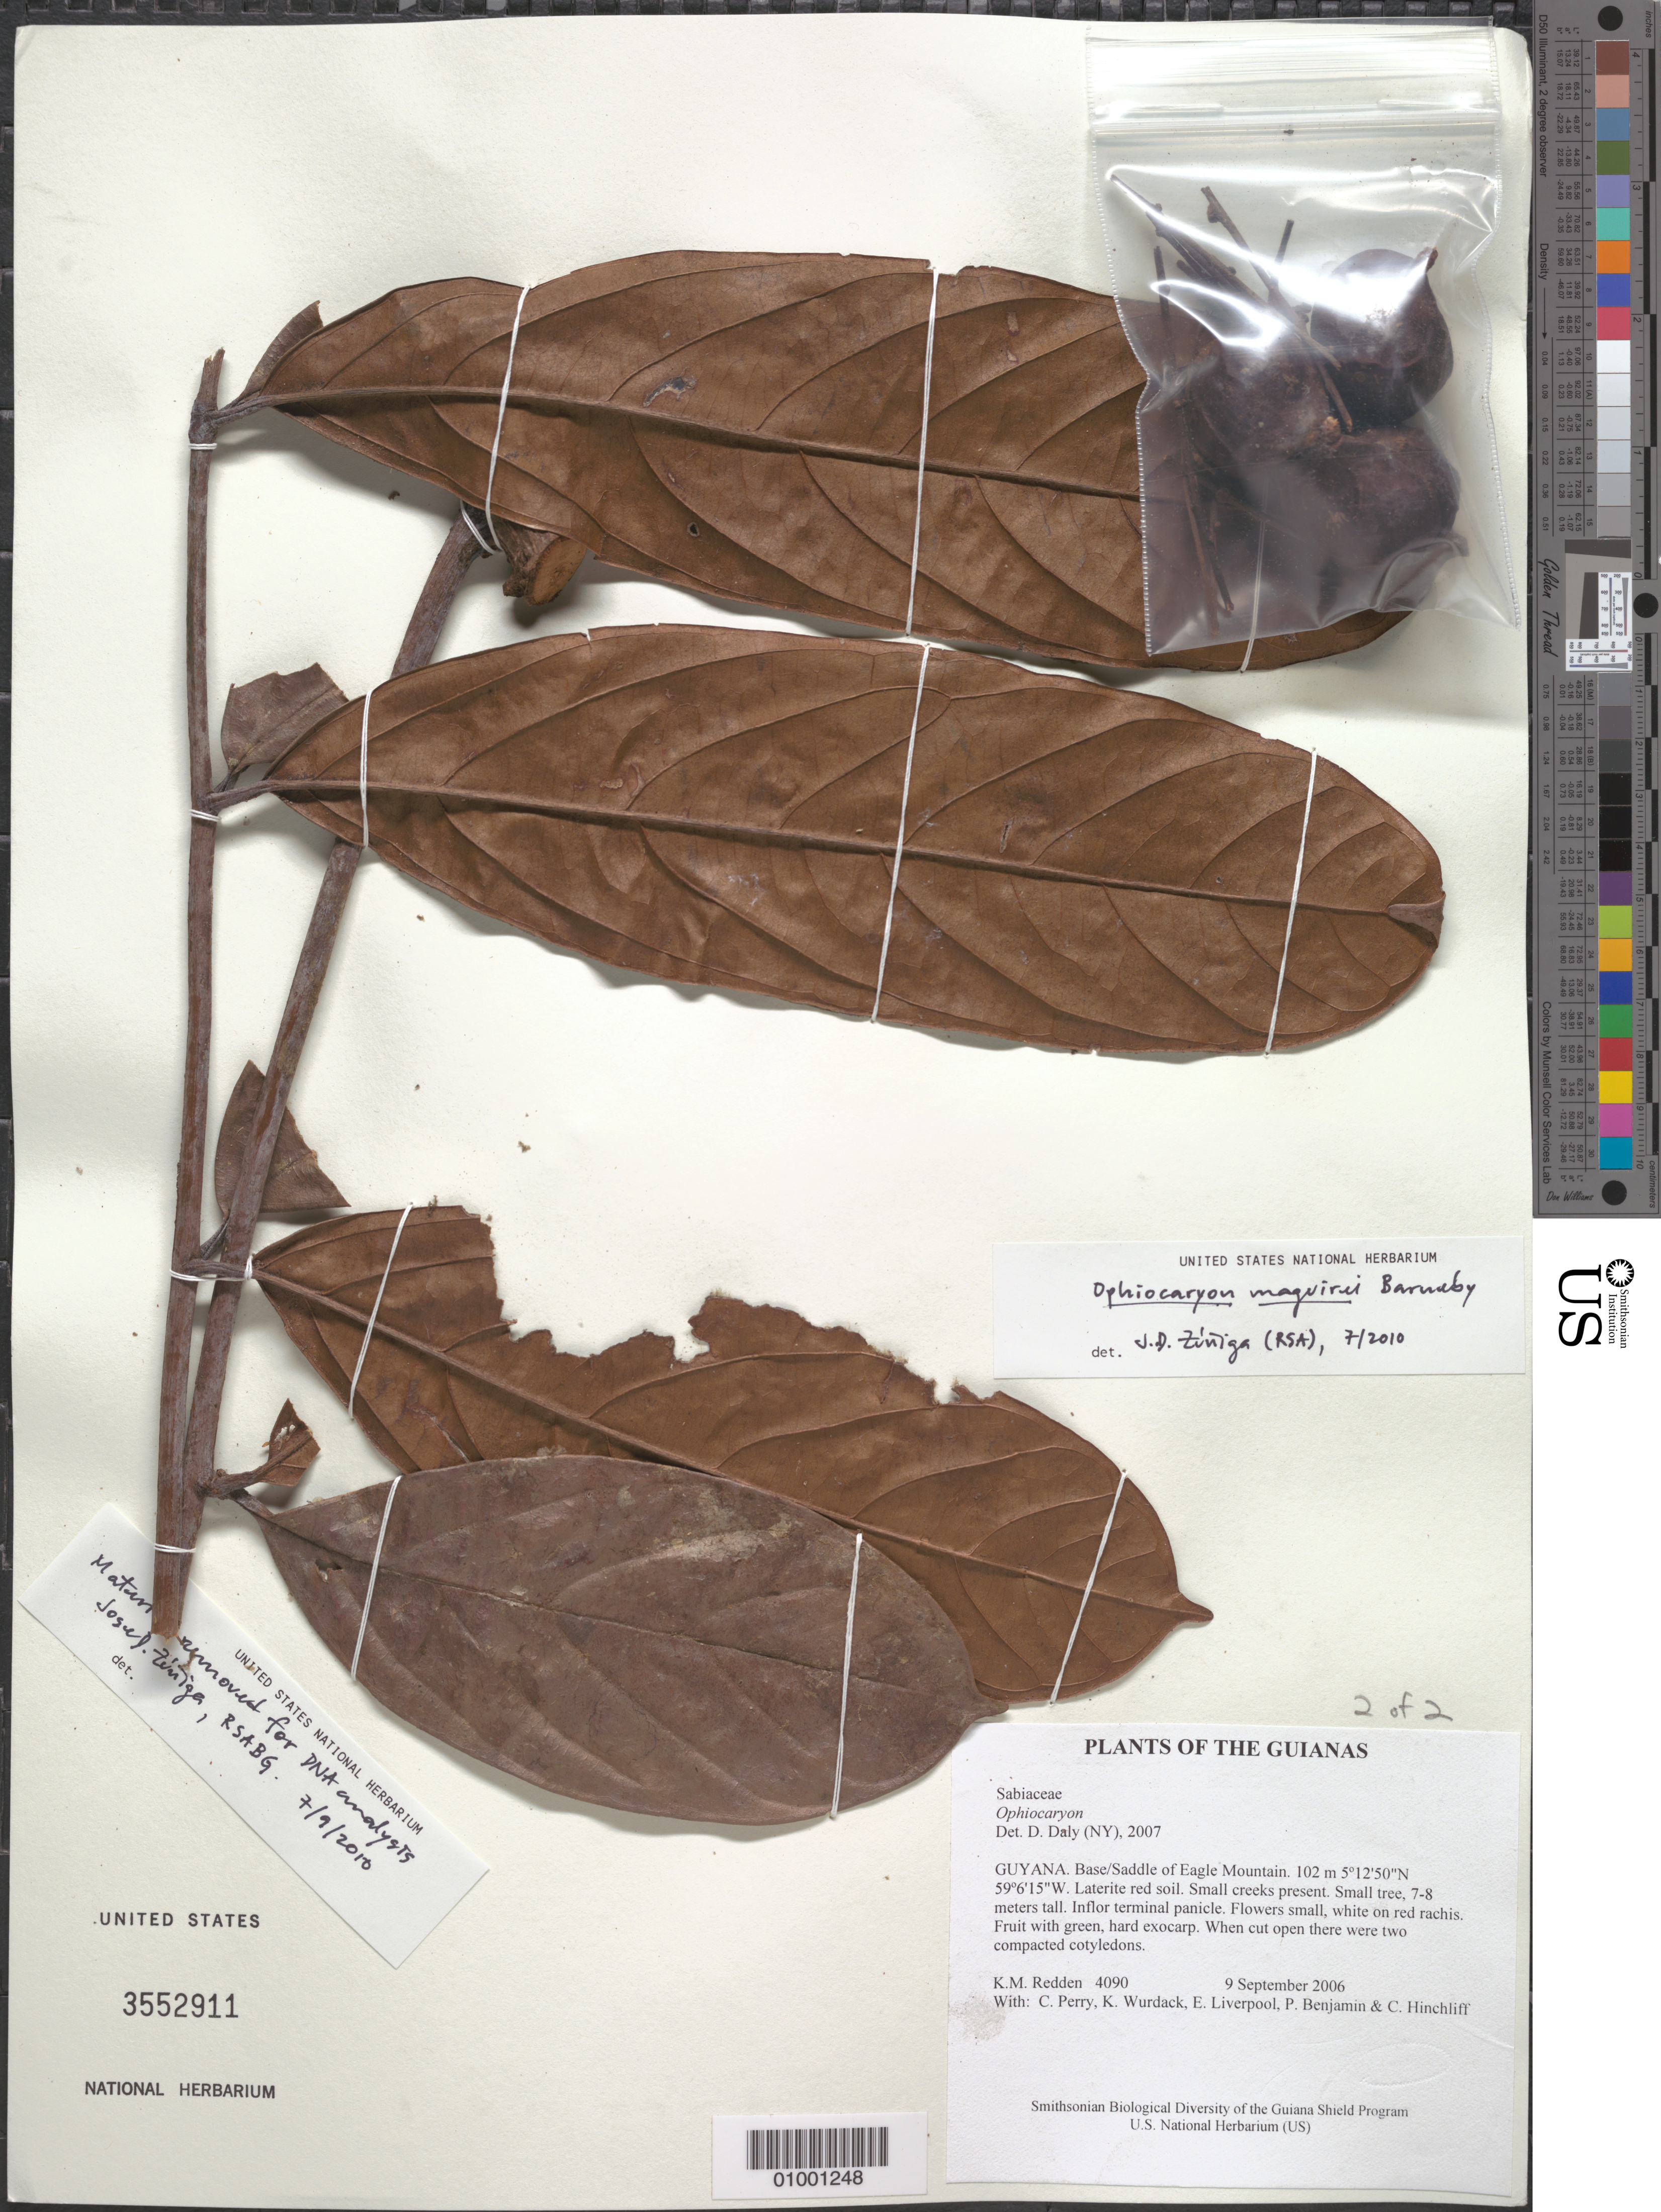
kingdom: Plantae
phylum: Tracheophyta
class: Magnoliopsida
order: Proteales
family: Sabiaceae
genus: Ophiocaryon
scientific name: Ophiocaryon maguirei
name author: Barneby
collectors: K. M. Redden, C. Perry, K. Wurdack, E. Liverpool, P. Benjamin & C. E. Hinchliff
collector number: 4090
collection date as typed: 9 September 2006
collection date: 2006-09-09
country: Guyana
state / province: Potaro-Siparuni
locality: Base/Saddle of Eagle Mountain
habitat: Laterite red soil. Small creeks present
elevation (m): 102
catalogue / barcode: US 3552911